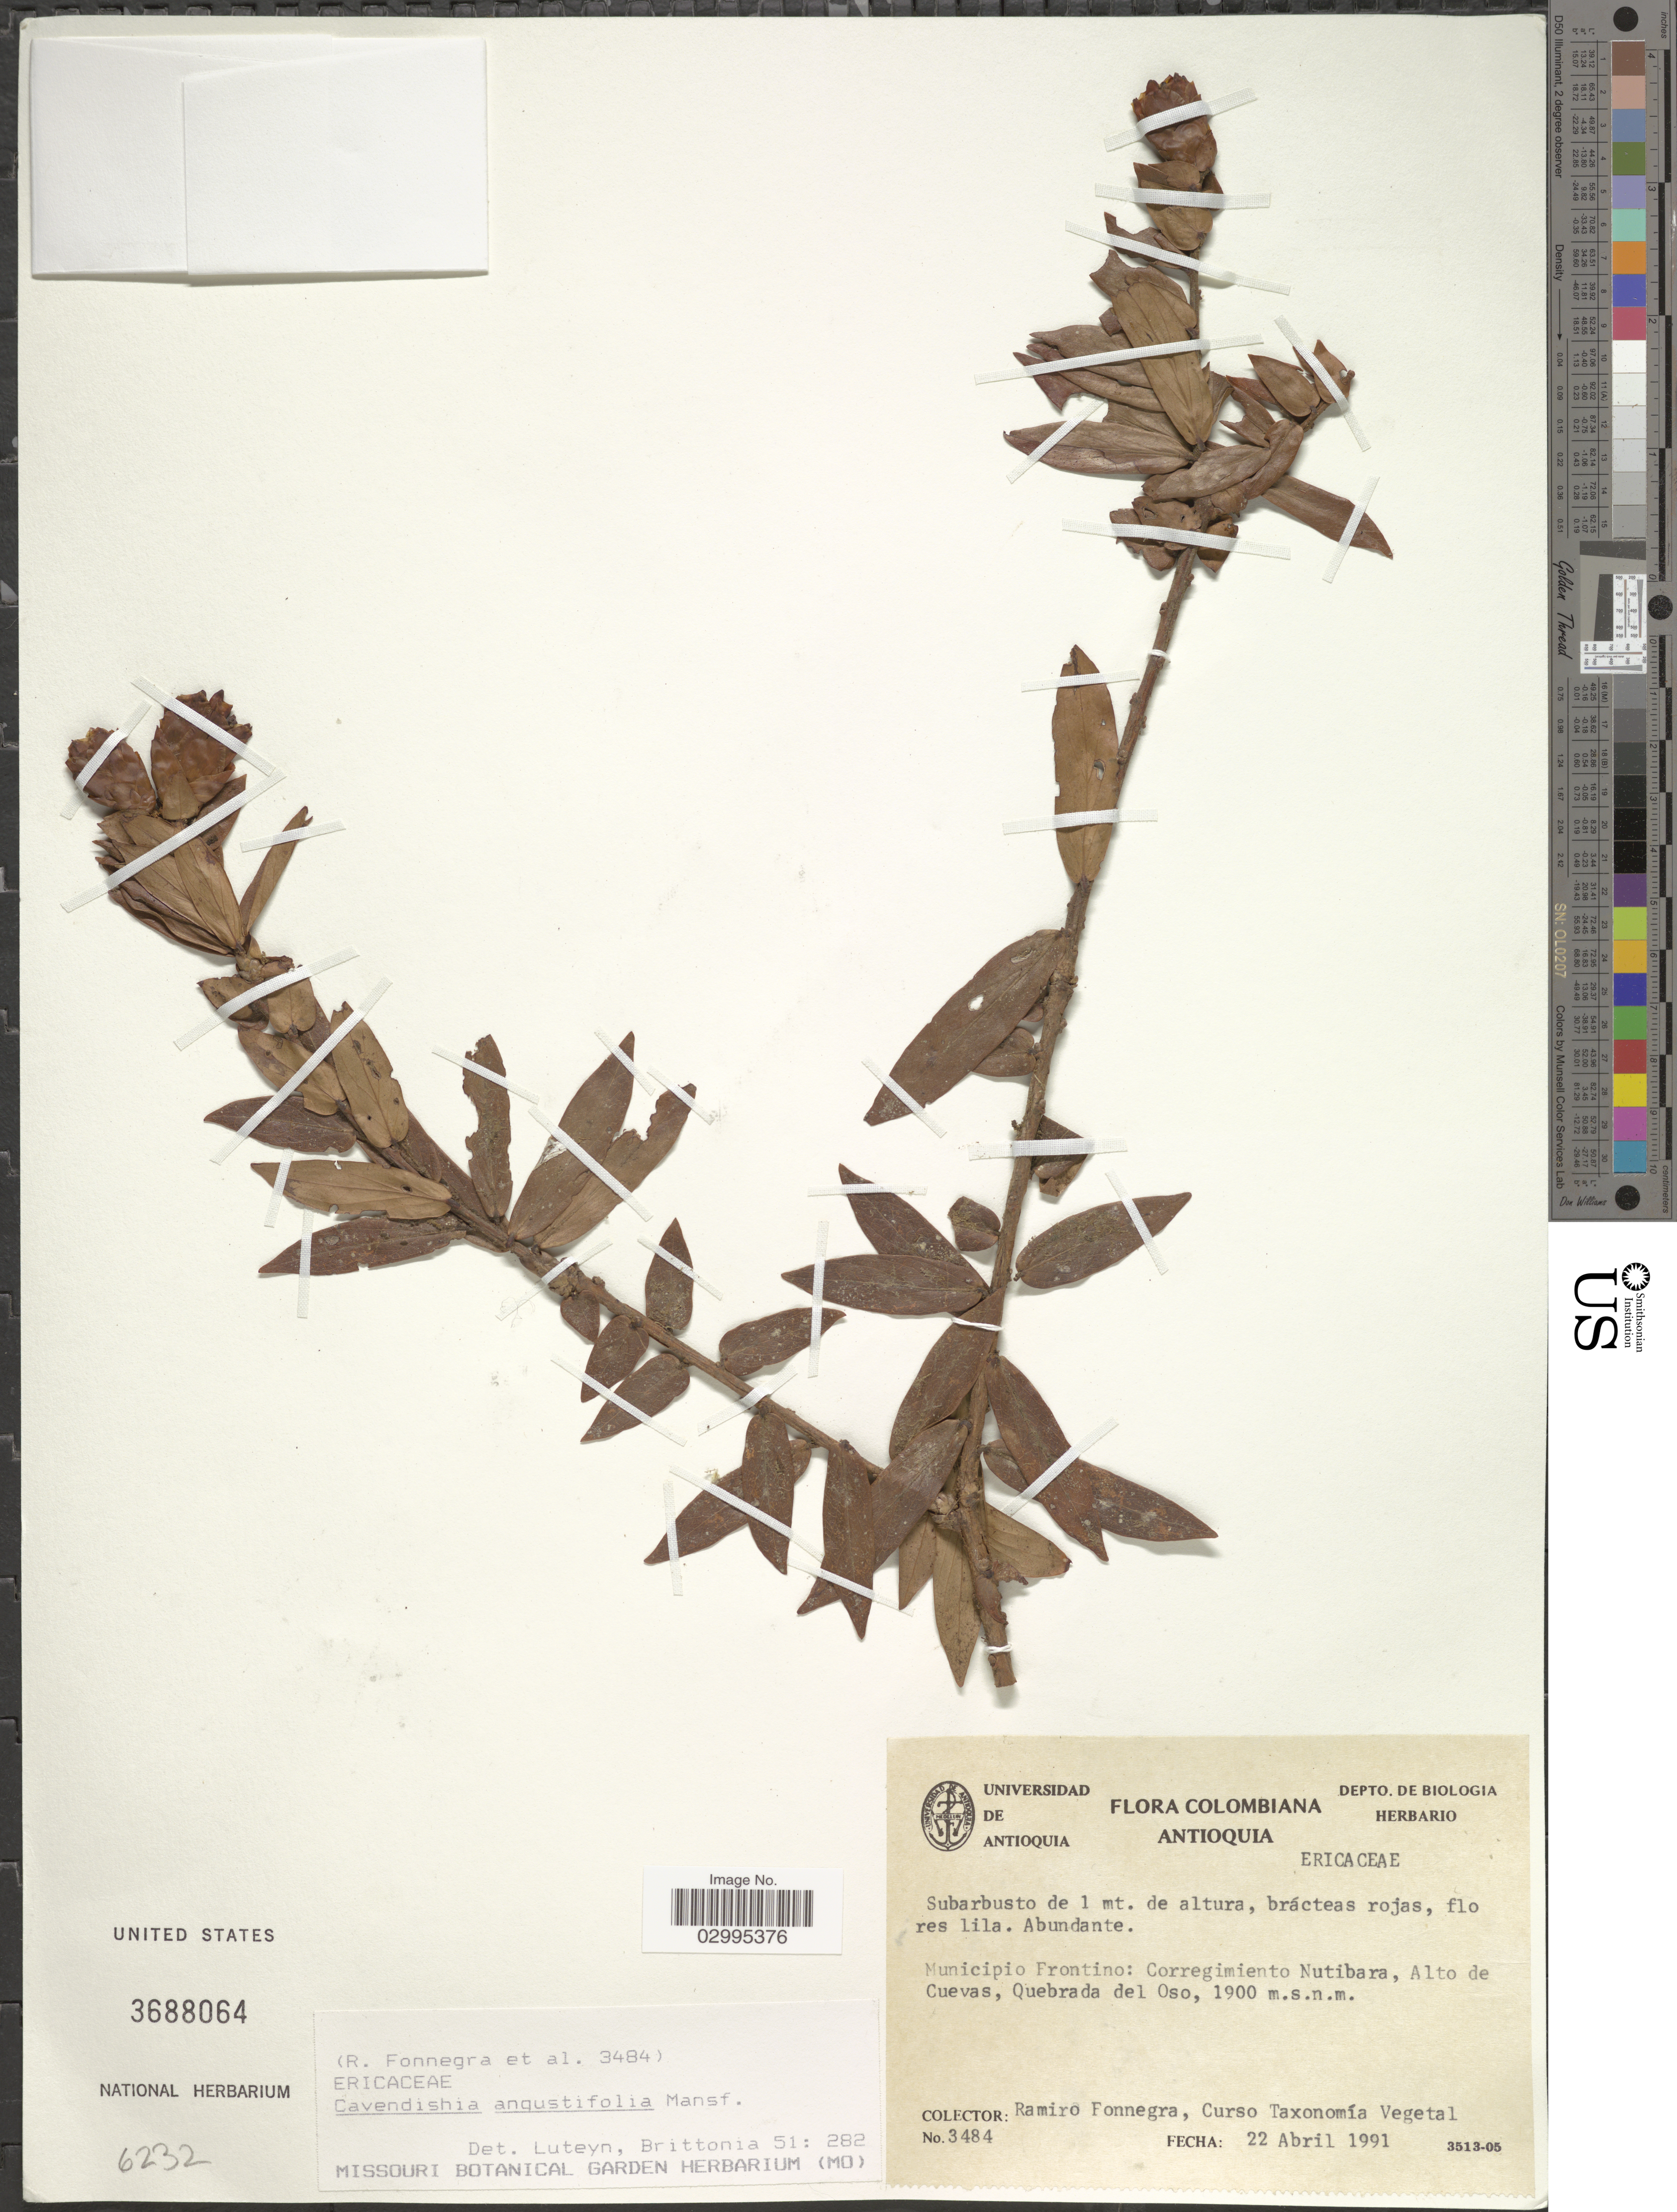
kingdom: Plantae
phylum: Tracheophyta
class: Magnoliopsida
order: Ericales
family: Ericaceae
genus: Cavendishia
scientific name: Cavendishia angustifolia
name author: Mansf.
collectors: R. Fonnegra G. & Curso taxonomía vegetal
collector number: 3484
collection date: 1991-04-22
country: Colombia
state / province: Antioquia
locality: Municipio Frontino: Corregimiento Nutibara, Alto de Cuevas, Quebrada del Oso.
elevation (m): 1900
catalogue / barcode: US 3688064